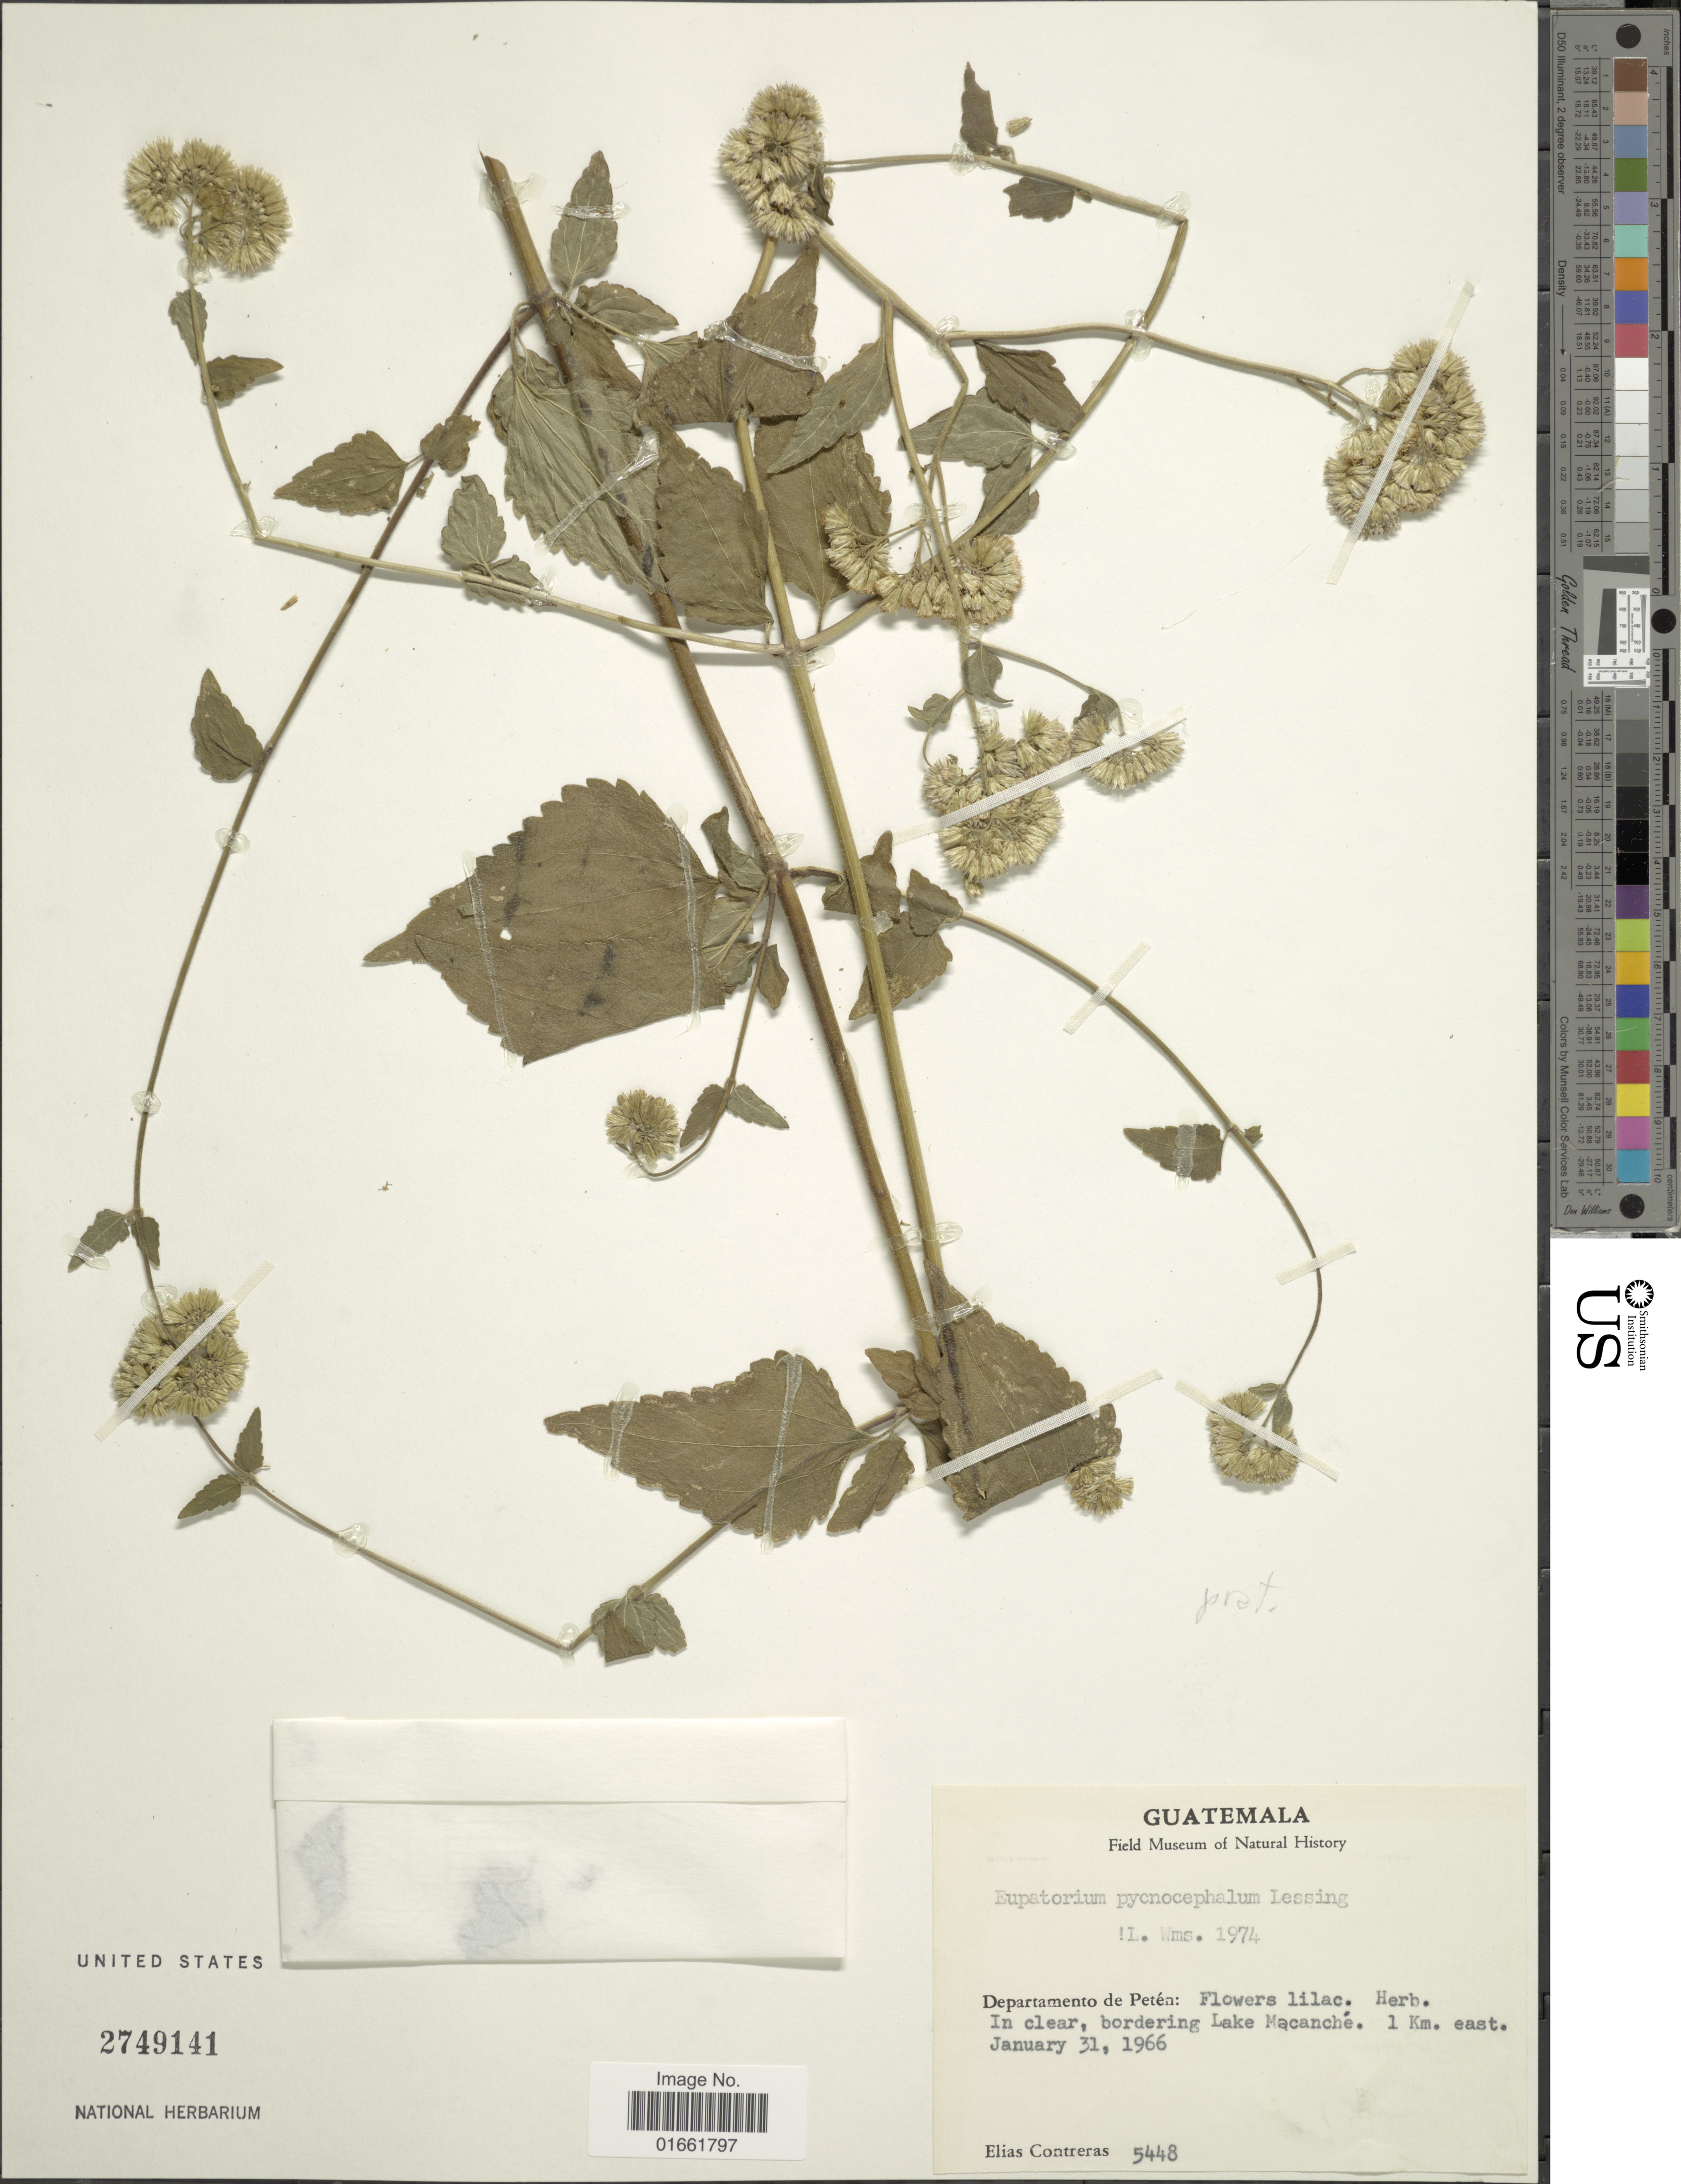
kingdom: Plantae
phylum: Tracheophyta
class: Magnoliopsida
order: Asterales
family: Asteraceae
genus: Fleischmannia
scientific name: Fleischmannia pratensis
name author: (Klatt) R.M. King & H. Rob.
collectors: E. Contreras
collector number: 5448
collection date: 1966-01-31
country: Guatemala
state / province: El Petén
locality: Departamento de Petén: Flowers lilac. In clear, bordering Lake Macanché. 1 Km. east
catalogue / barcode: US 2749141